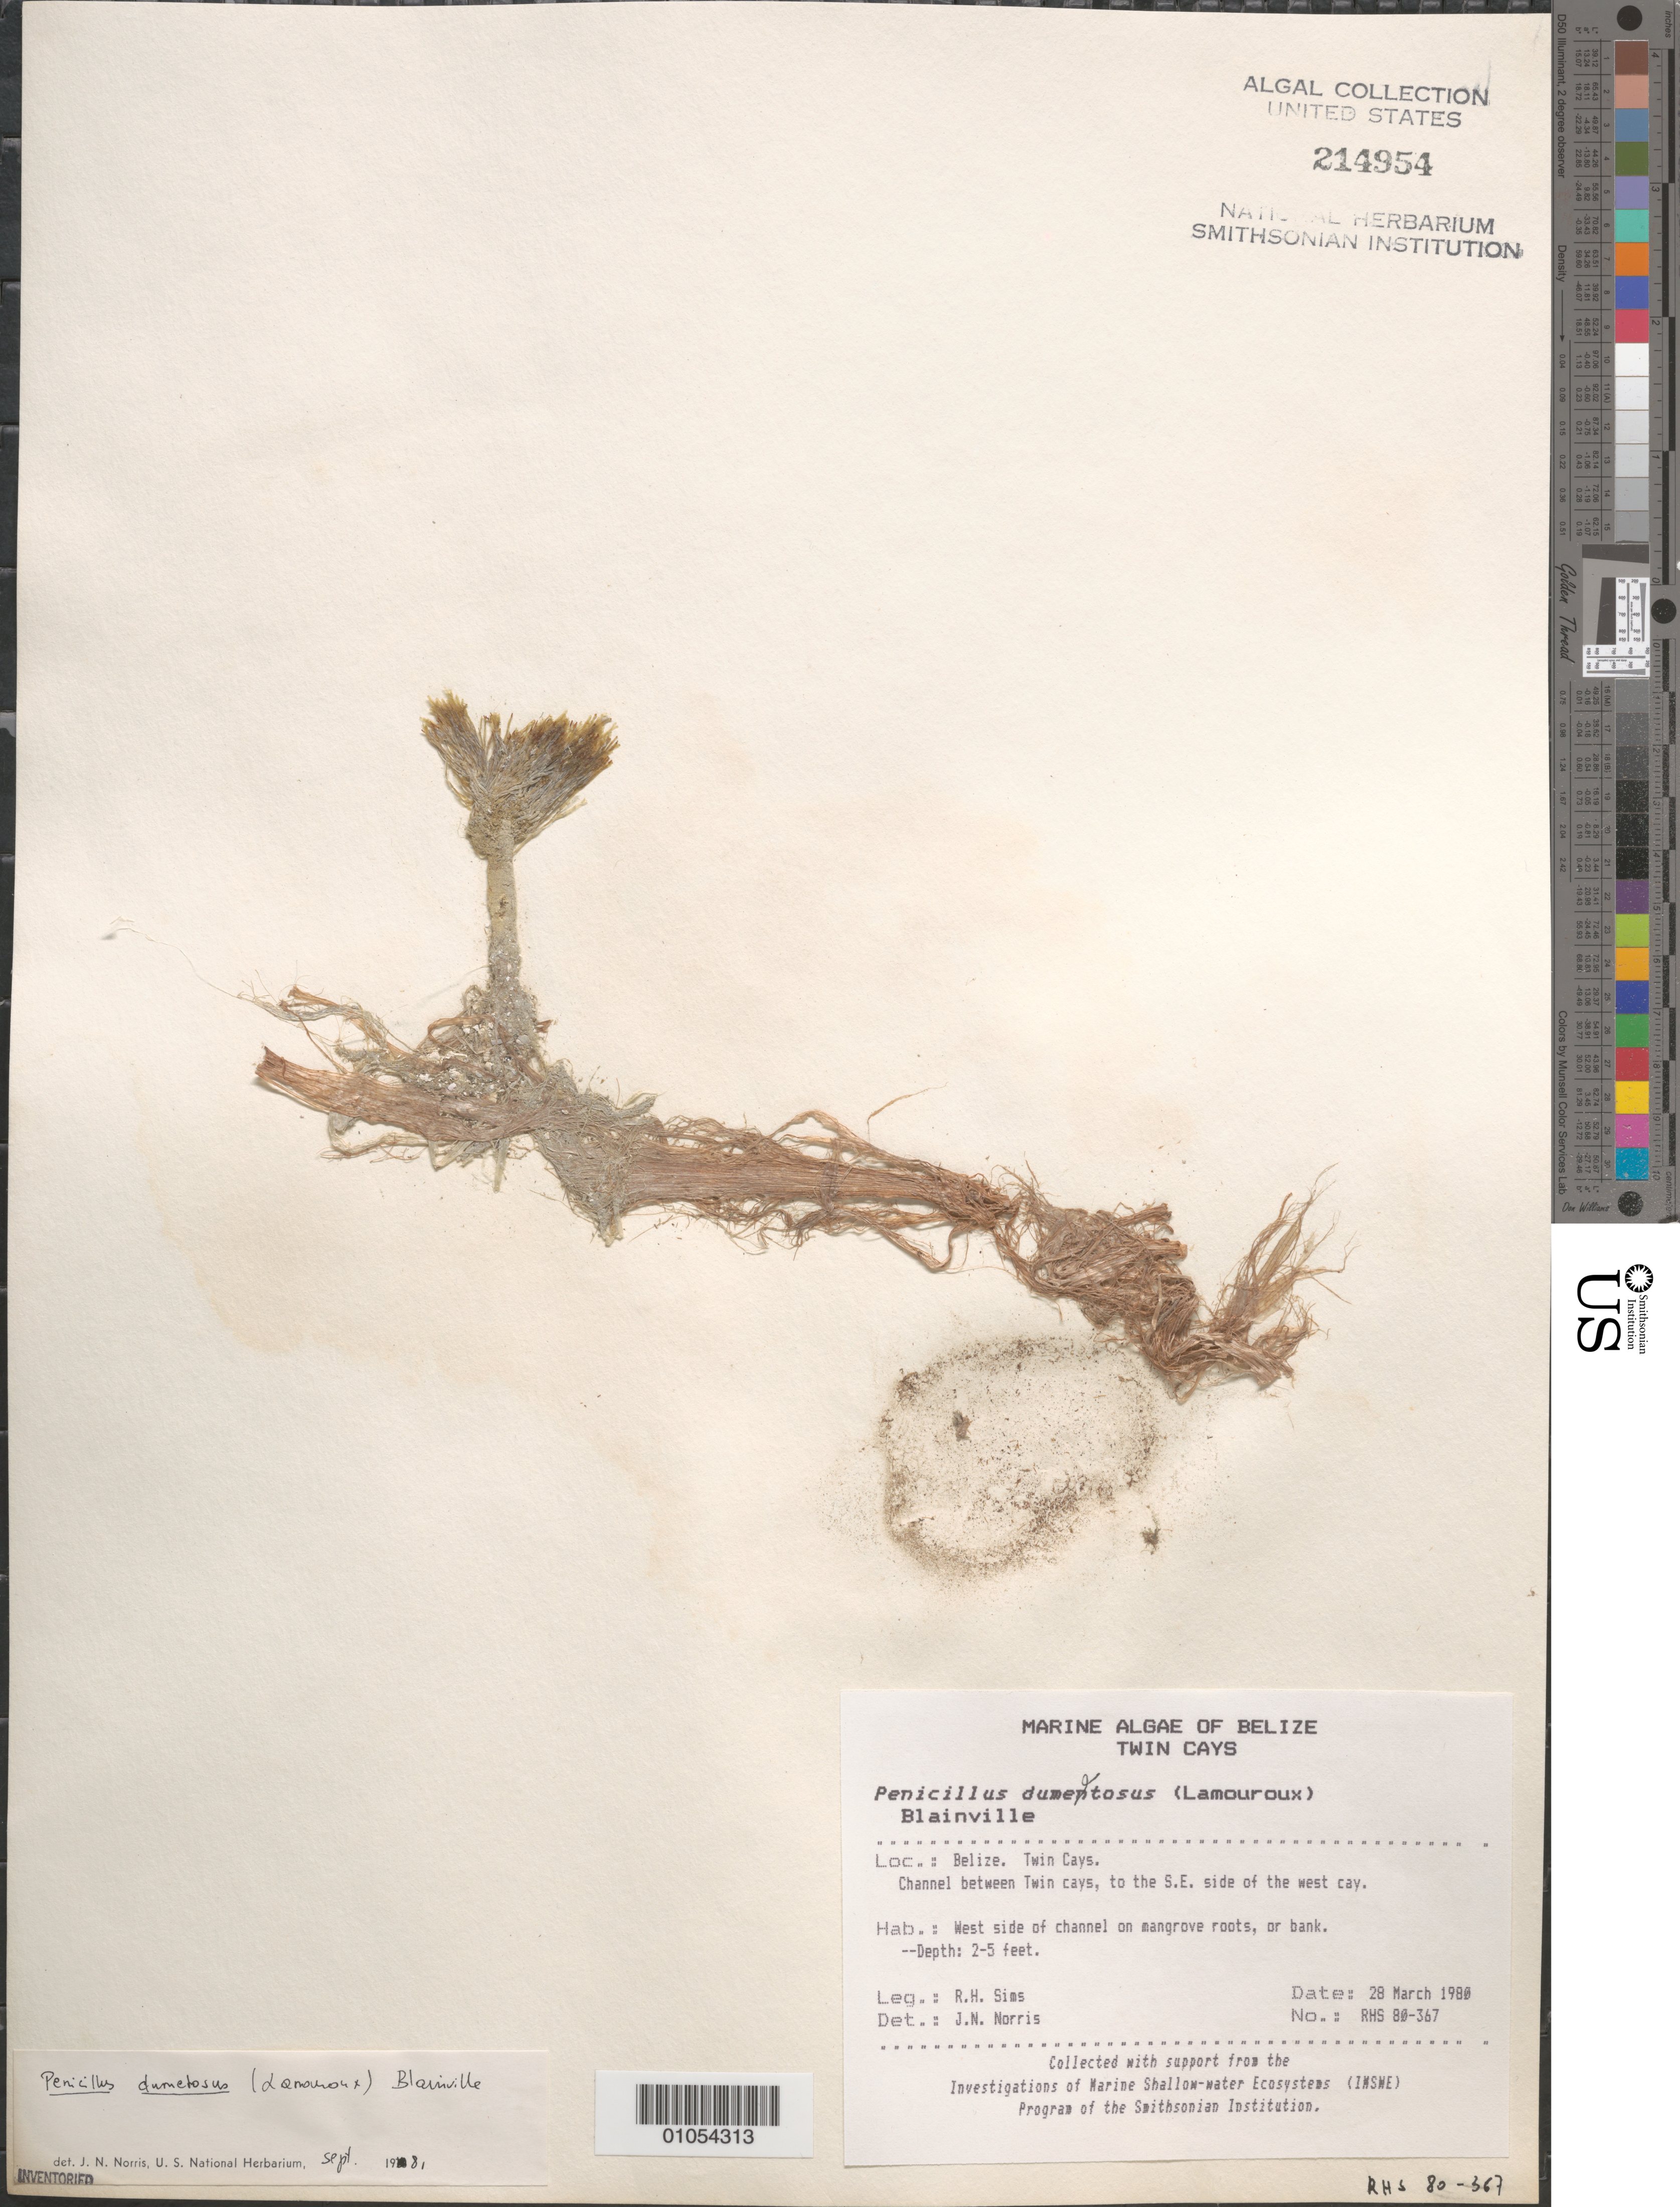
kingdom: Plantae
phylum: Chlorophyta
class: Ulvophyceae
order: Bryopsidales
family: Udoteaceae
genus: Penicillus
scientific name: Penicillus dumetosus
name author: (J.V.Lamouroux) Blainville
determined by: Norris, James N.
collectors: R. H. Sims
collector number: RHS 80-367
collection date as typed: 28 Mar 1980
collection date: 1980-03-28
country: Belize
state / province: Stann Creek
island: West Cay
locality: Channel between Twin Cays, to southeast side of West Cay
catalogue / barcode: US 214954